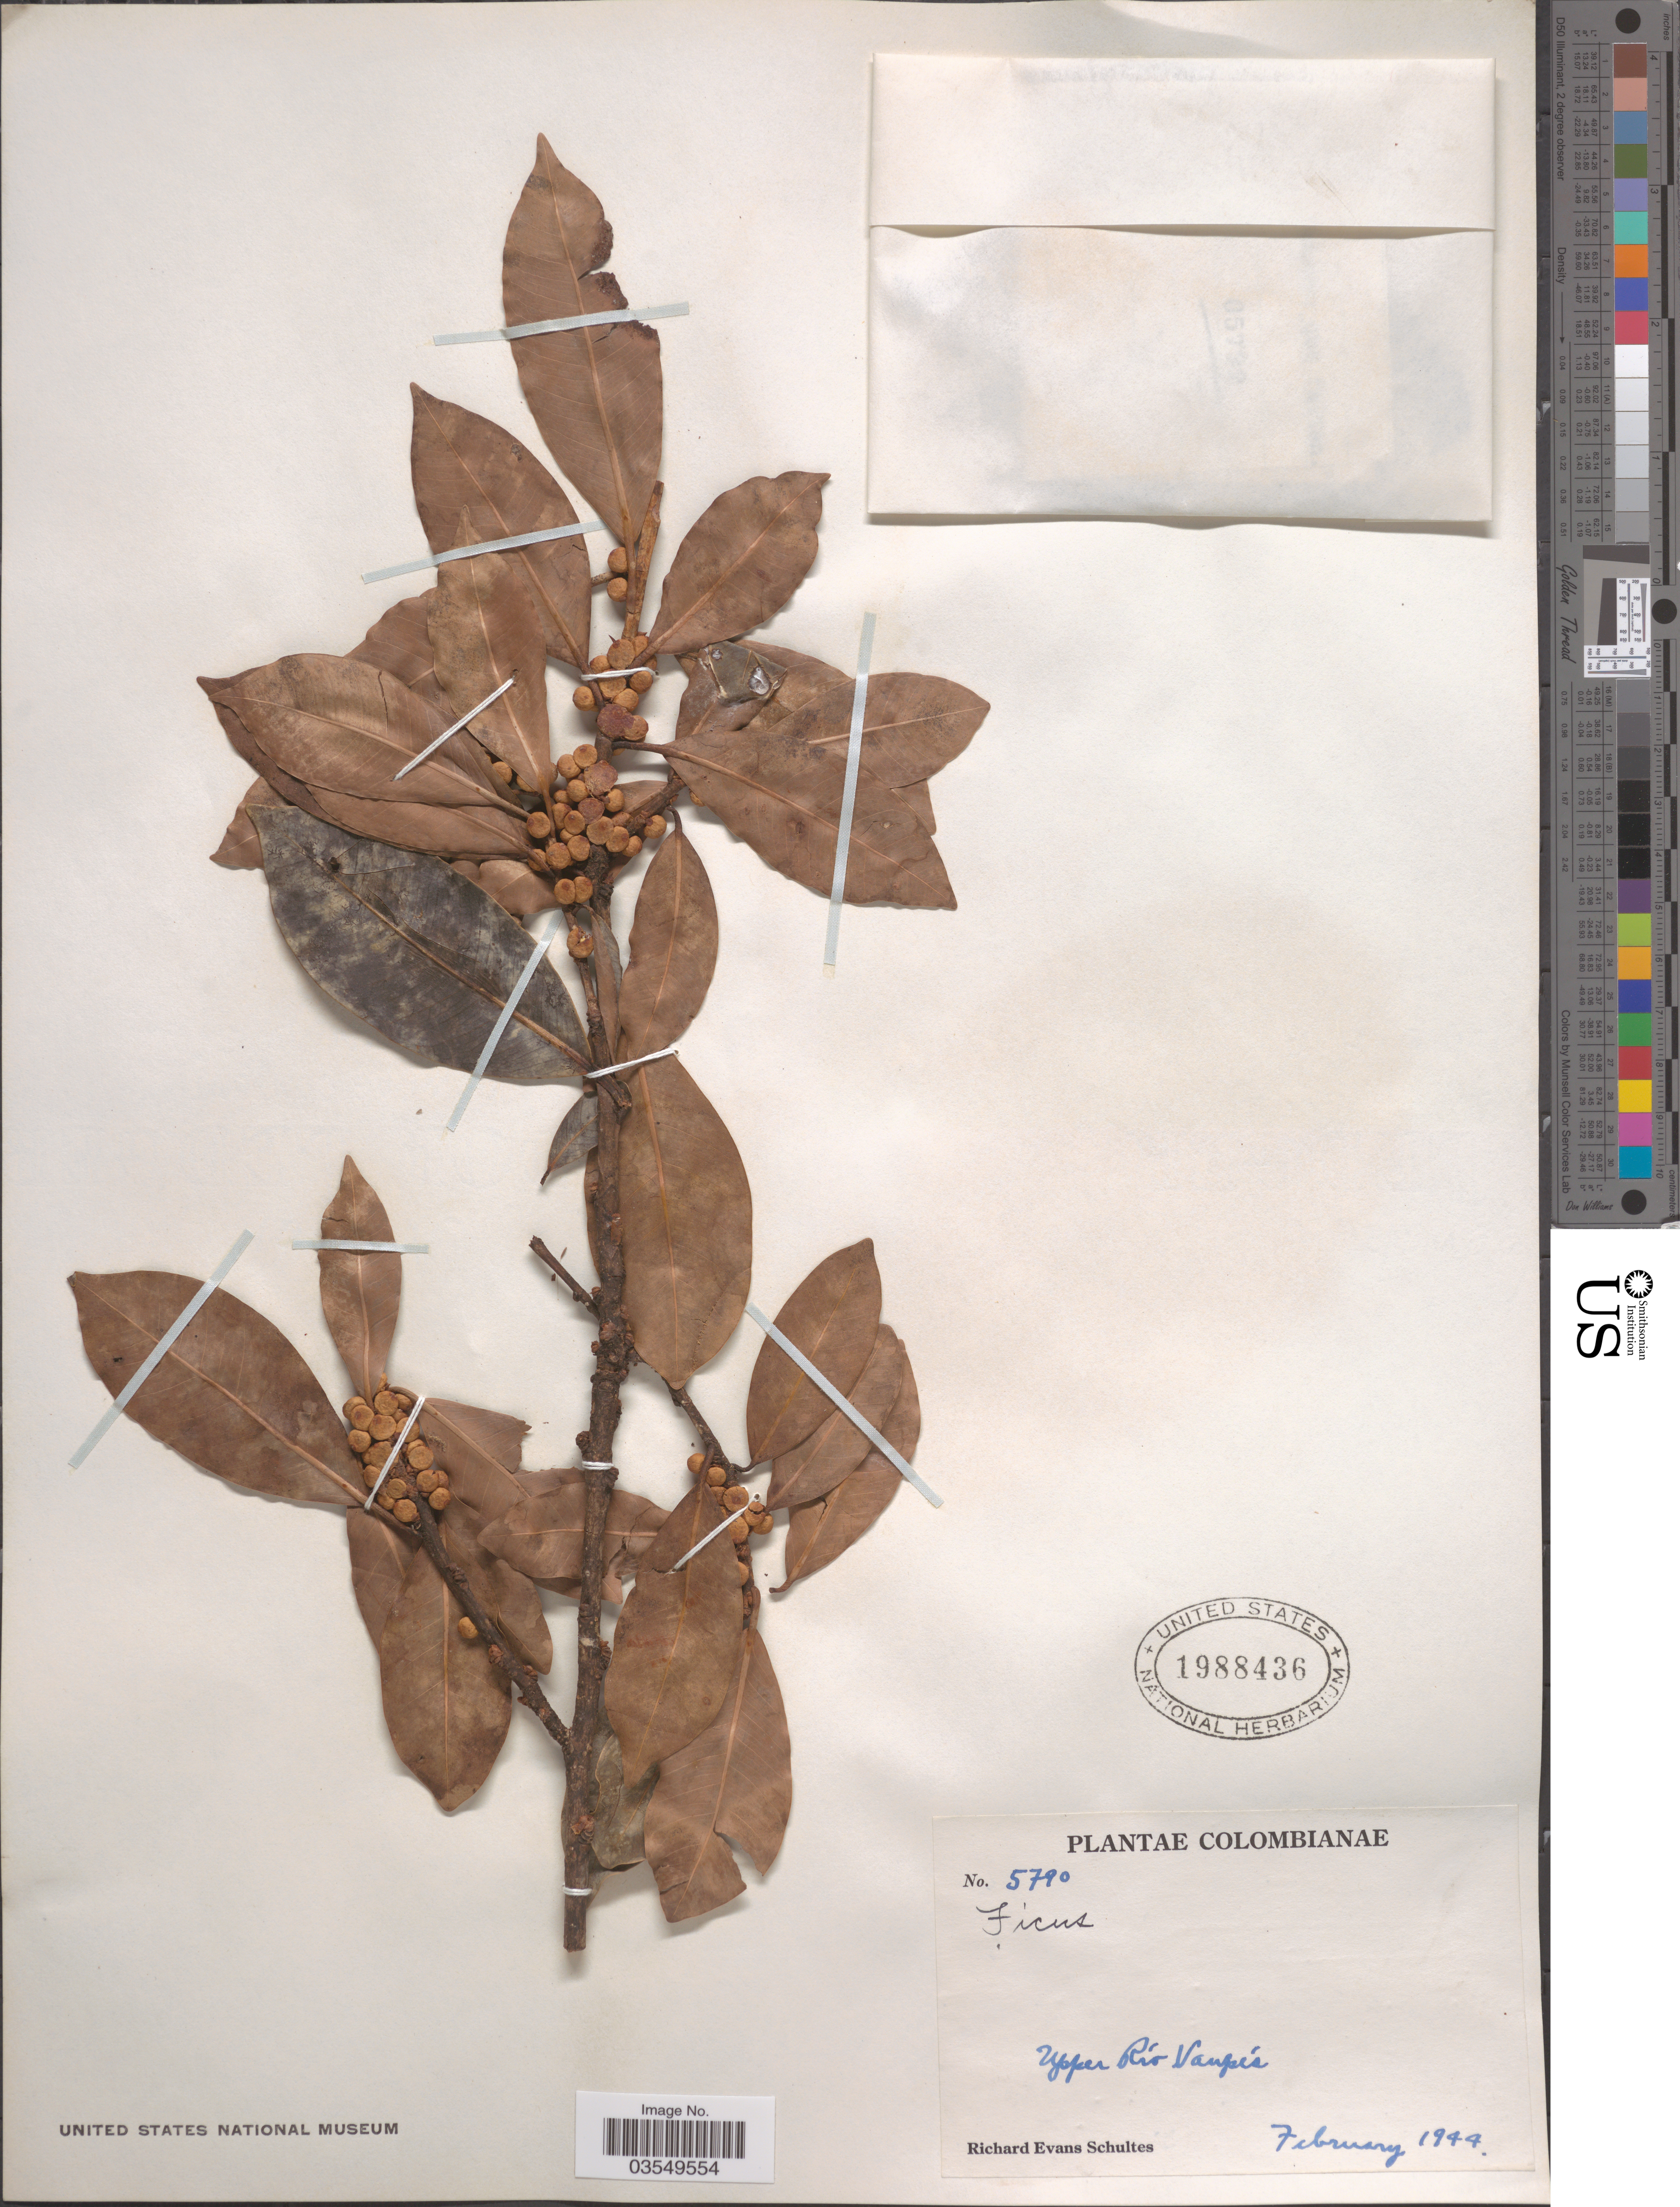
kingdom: Plantae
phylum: Tracheophyta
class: Magnoliopsida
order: Rosales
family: Moraceae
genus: Ficus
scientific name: Ficus mathewsii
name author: (Miq.) Miq.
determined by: Mitidieri, Nicole, (WIS), University of Wisconsin - Madison (UNITED STATES)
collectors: R. E. Schultes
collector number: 5790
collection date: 1944-02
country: Colombia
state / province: Vaupés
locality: Upper Río Vaupés.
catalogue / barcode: US 1988436